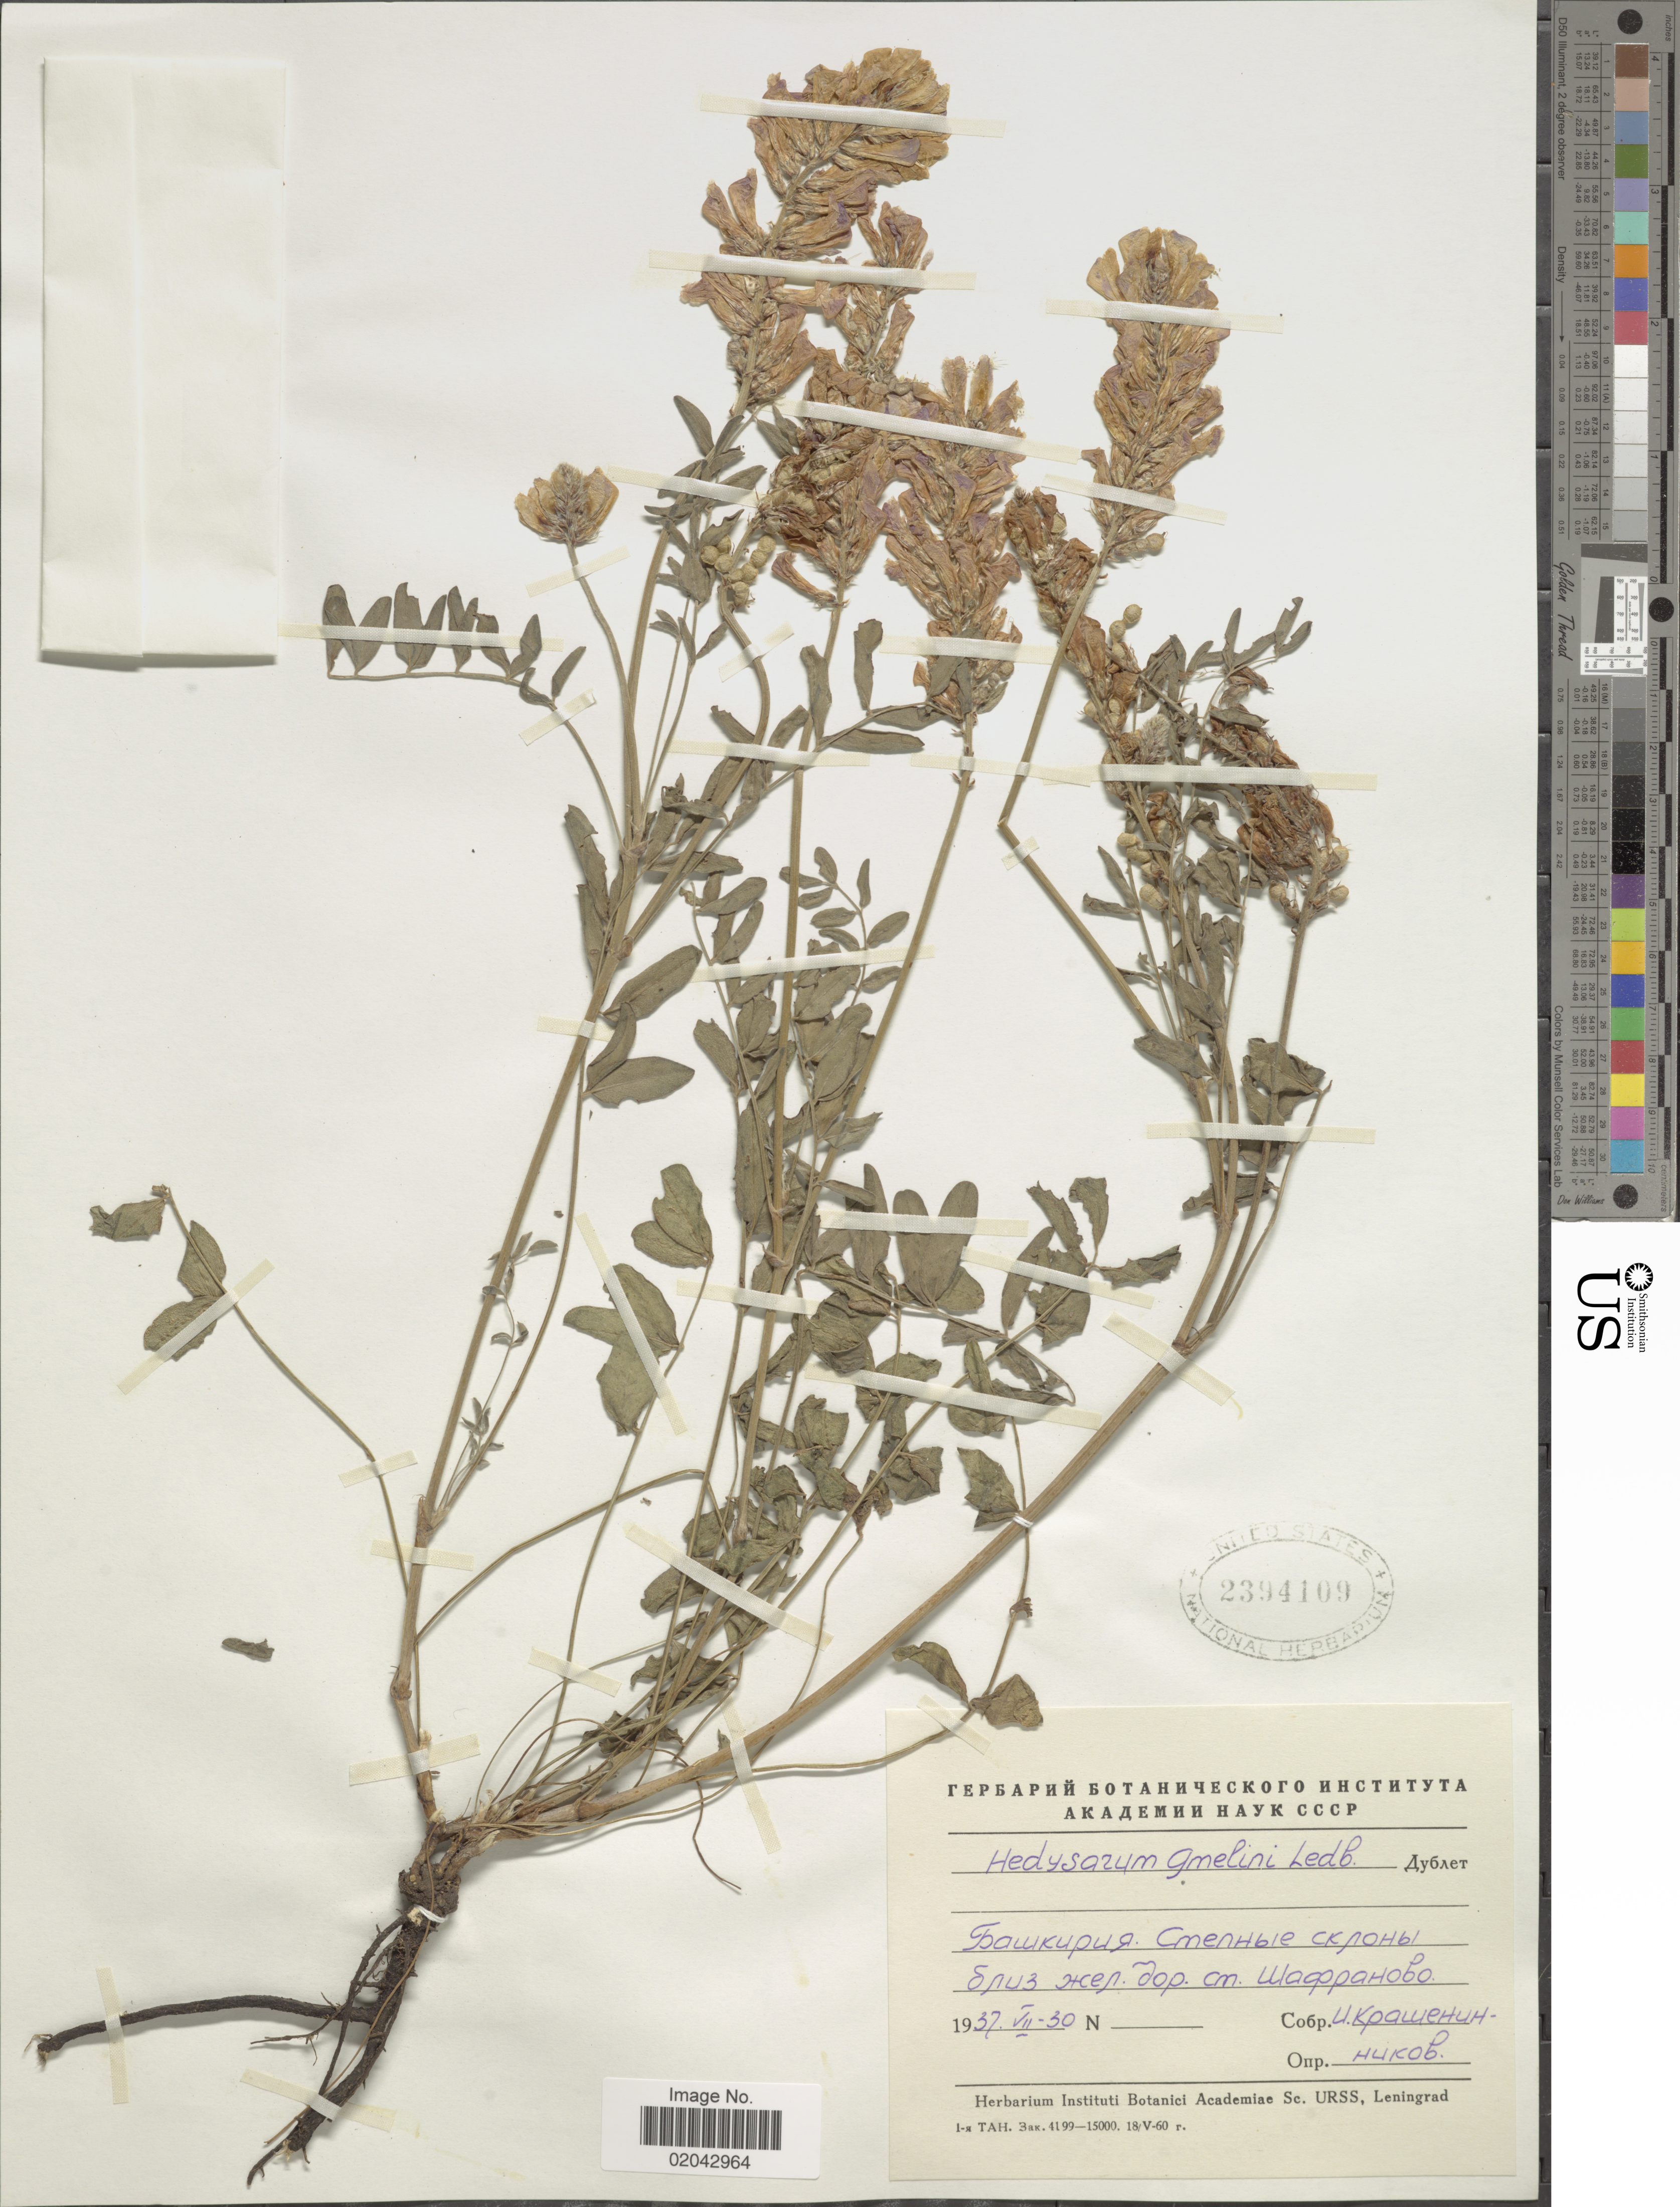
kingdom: Plantae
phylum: Tracheophyta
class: Magnoliopsida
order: Fabales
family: Fabaceae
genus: Hedysarum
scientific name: Hedysarum gmelinii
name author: Ledeb.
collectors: I. Krascheninnikov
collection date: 1937-07-30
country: Russian Federation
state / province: Bashkortostan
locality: Vicinity of Shafranovo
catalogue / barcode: US 2394109